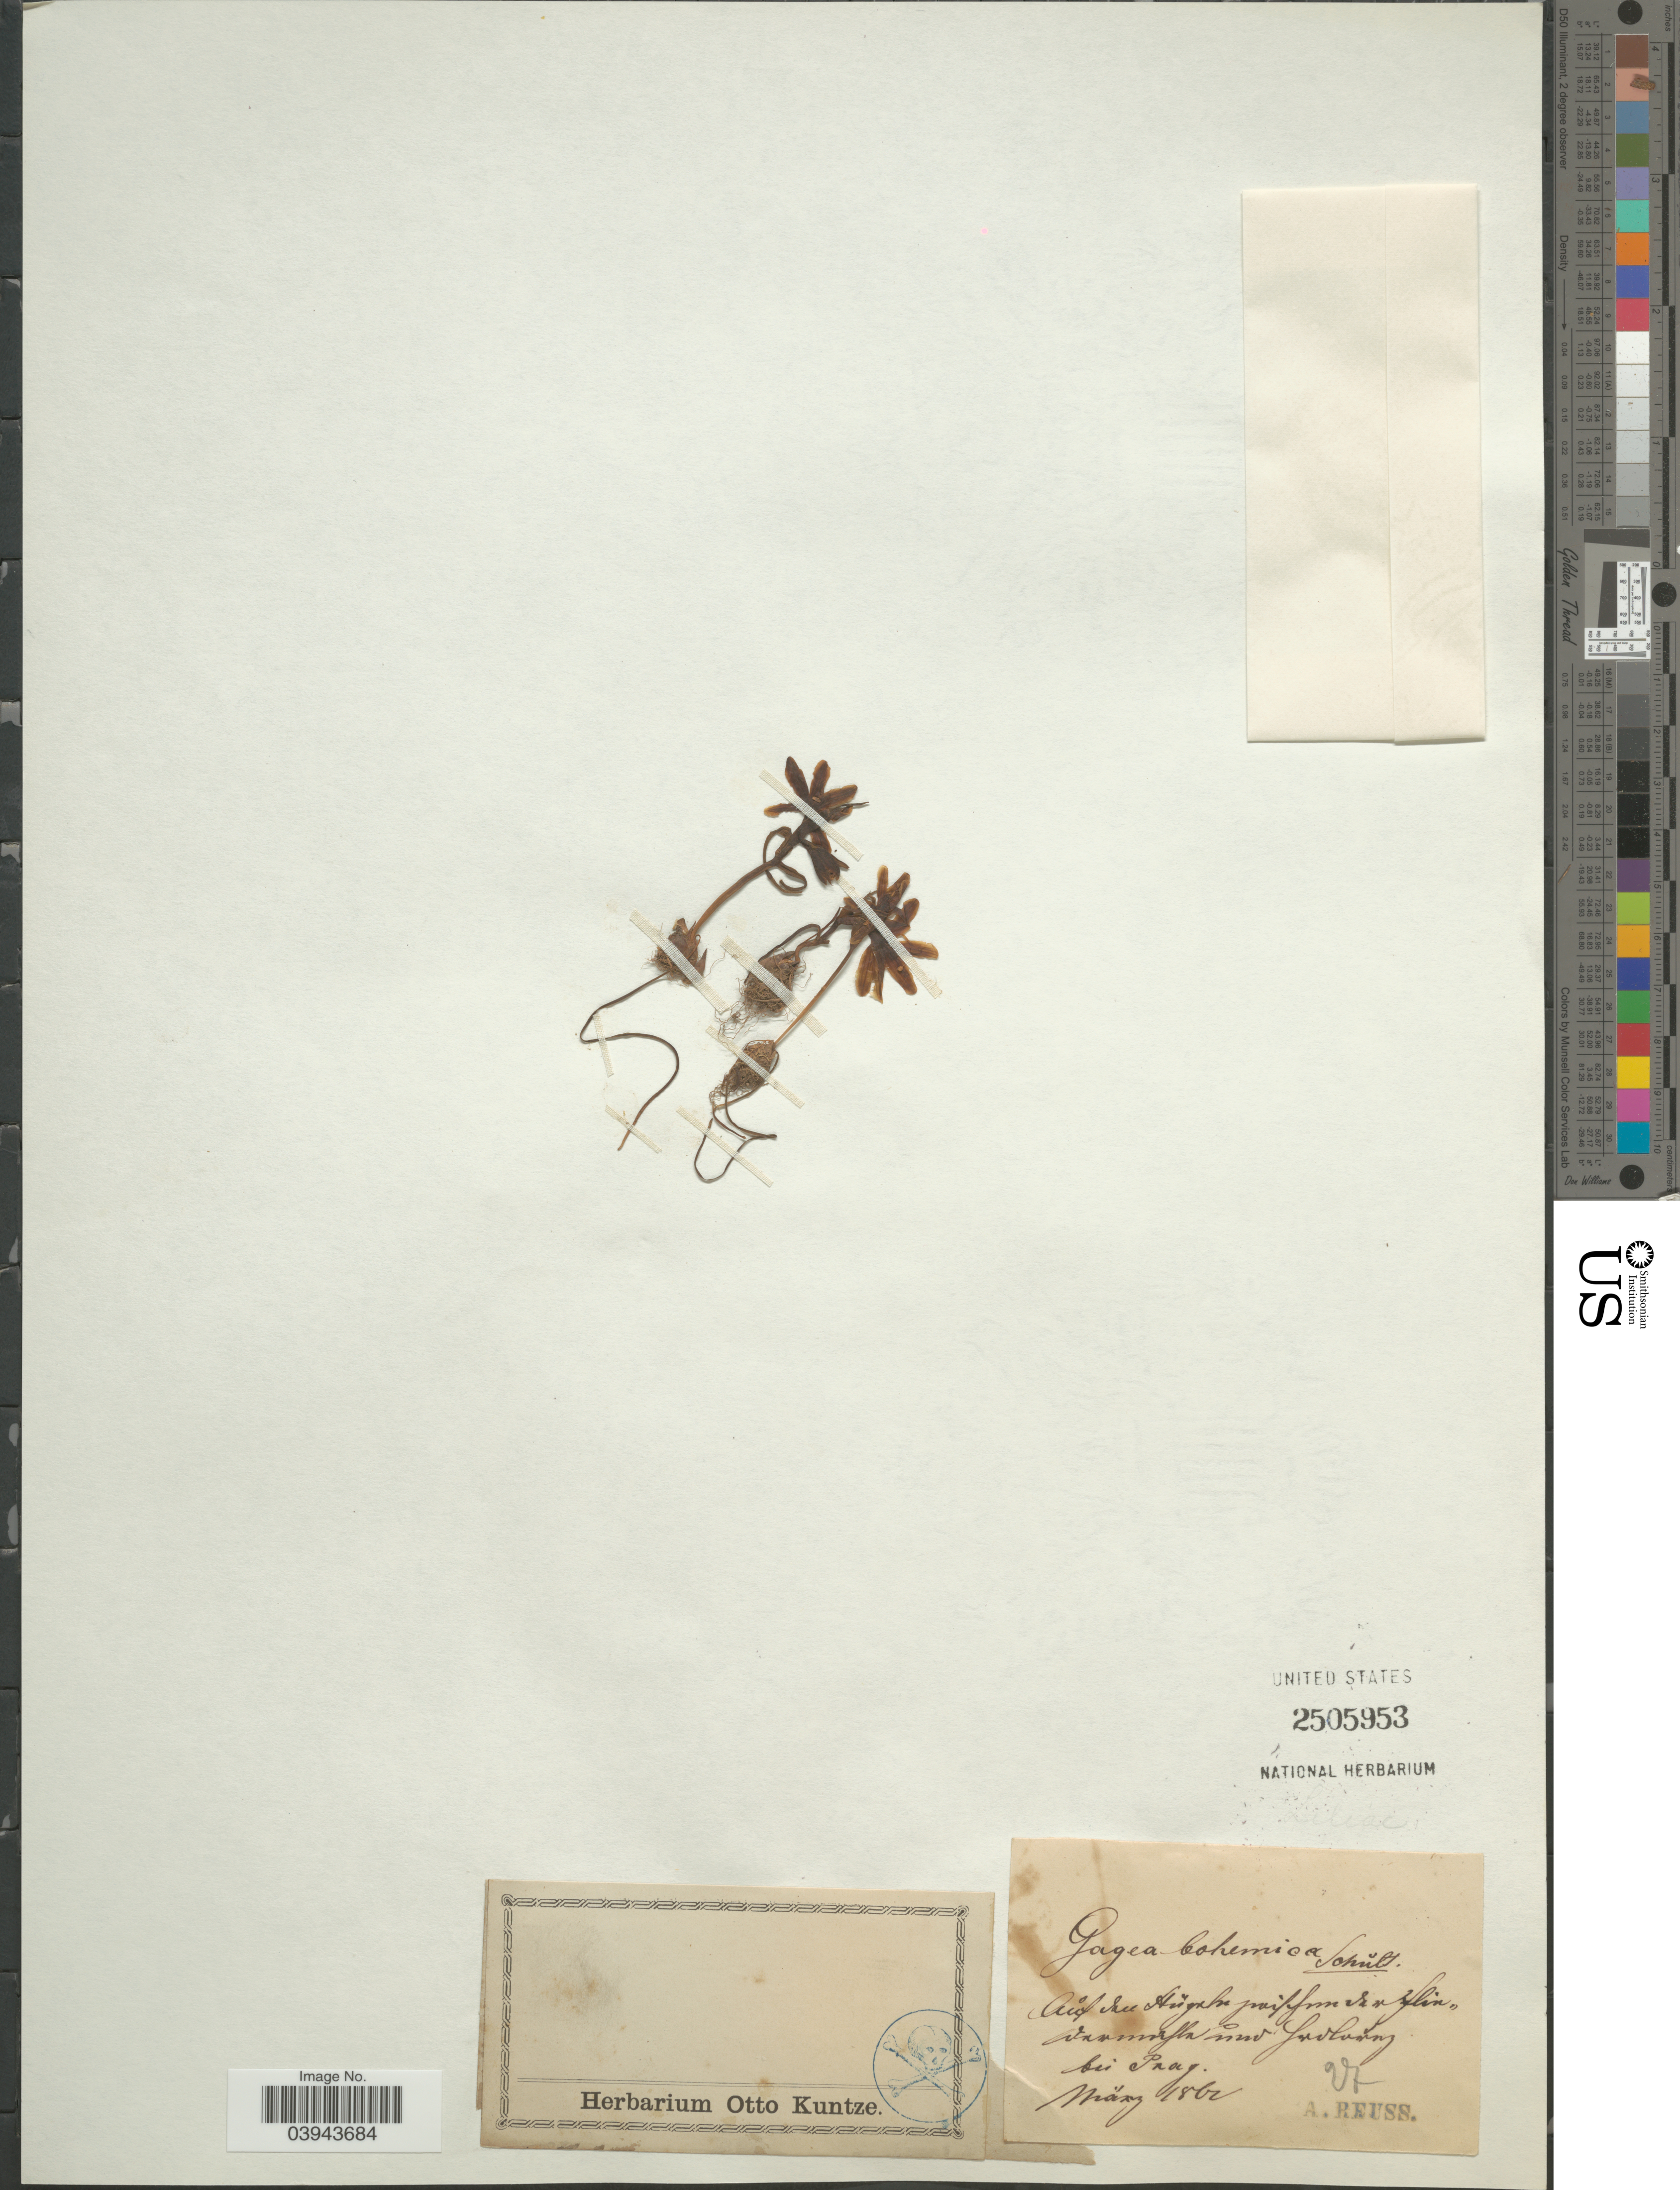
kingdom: Plantae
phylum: Tracheophyta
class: Liliopsida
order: Liliales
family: Liliaceae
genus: Gagea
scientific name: Gagea bohemica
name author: Schult. f.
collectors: P. Reinsch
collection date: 1862-03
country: Czechia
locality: [illegible text] bei Prag.[interpreted]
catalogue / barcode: US 2505953